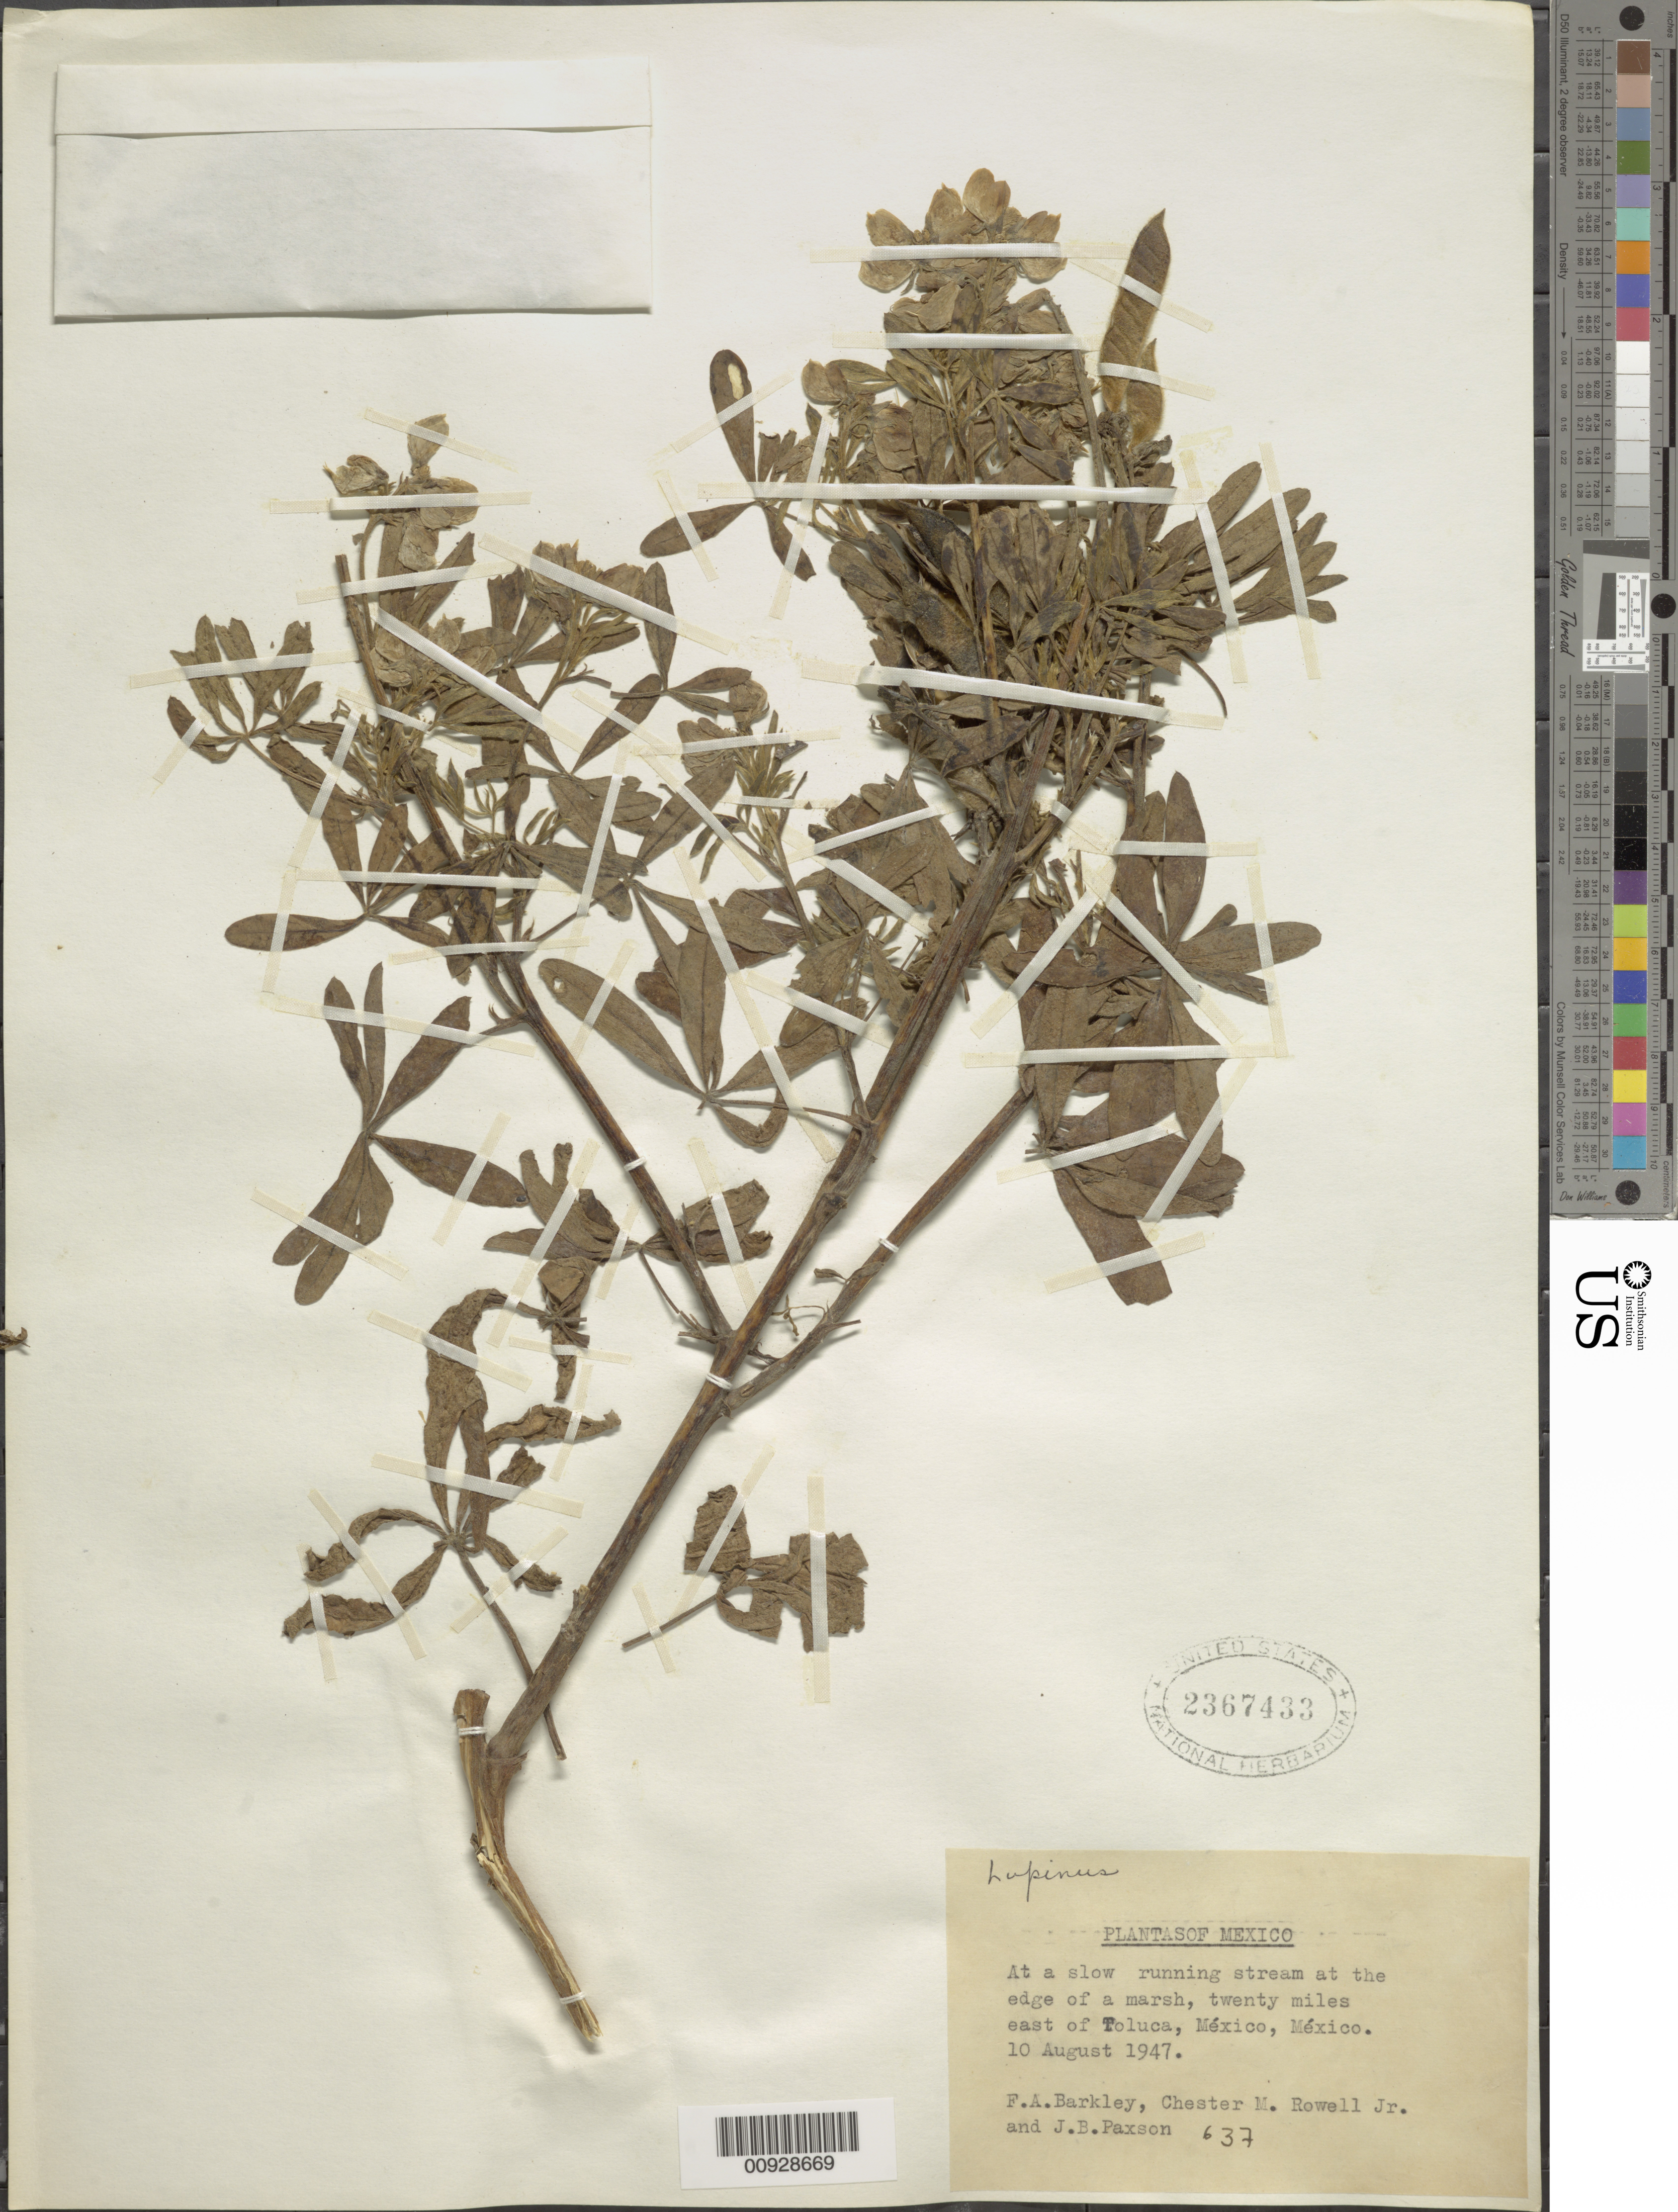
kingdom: Plantae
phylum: Tracheophyta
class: Magnoliopsida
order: Fabales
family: Fabaceae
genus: Lupinus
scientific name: Lupinus sp.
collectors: F. A. Barkley, C. M. Rowell & J. B. Paxson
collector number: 637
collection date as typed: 10 Aug 1947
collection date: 1947-08-10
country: Mexico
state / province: México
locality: At a slow running stream at the edge of a marsh, twenty miles east of Toluca, México, México.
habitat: Edge of a marsh.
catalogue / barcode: US 2367433